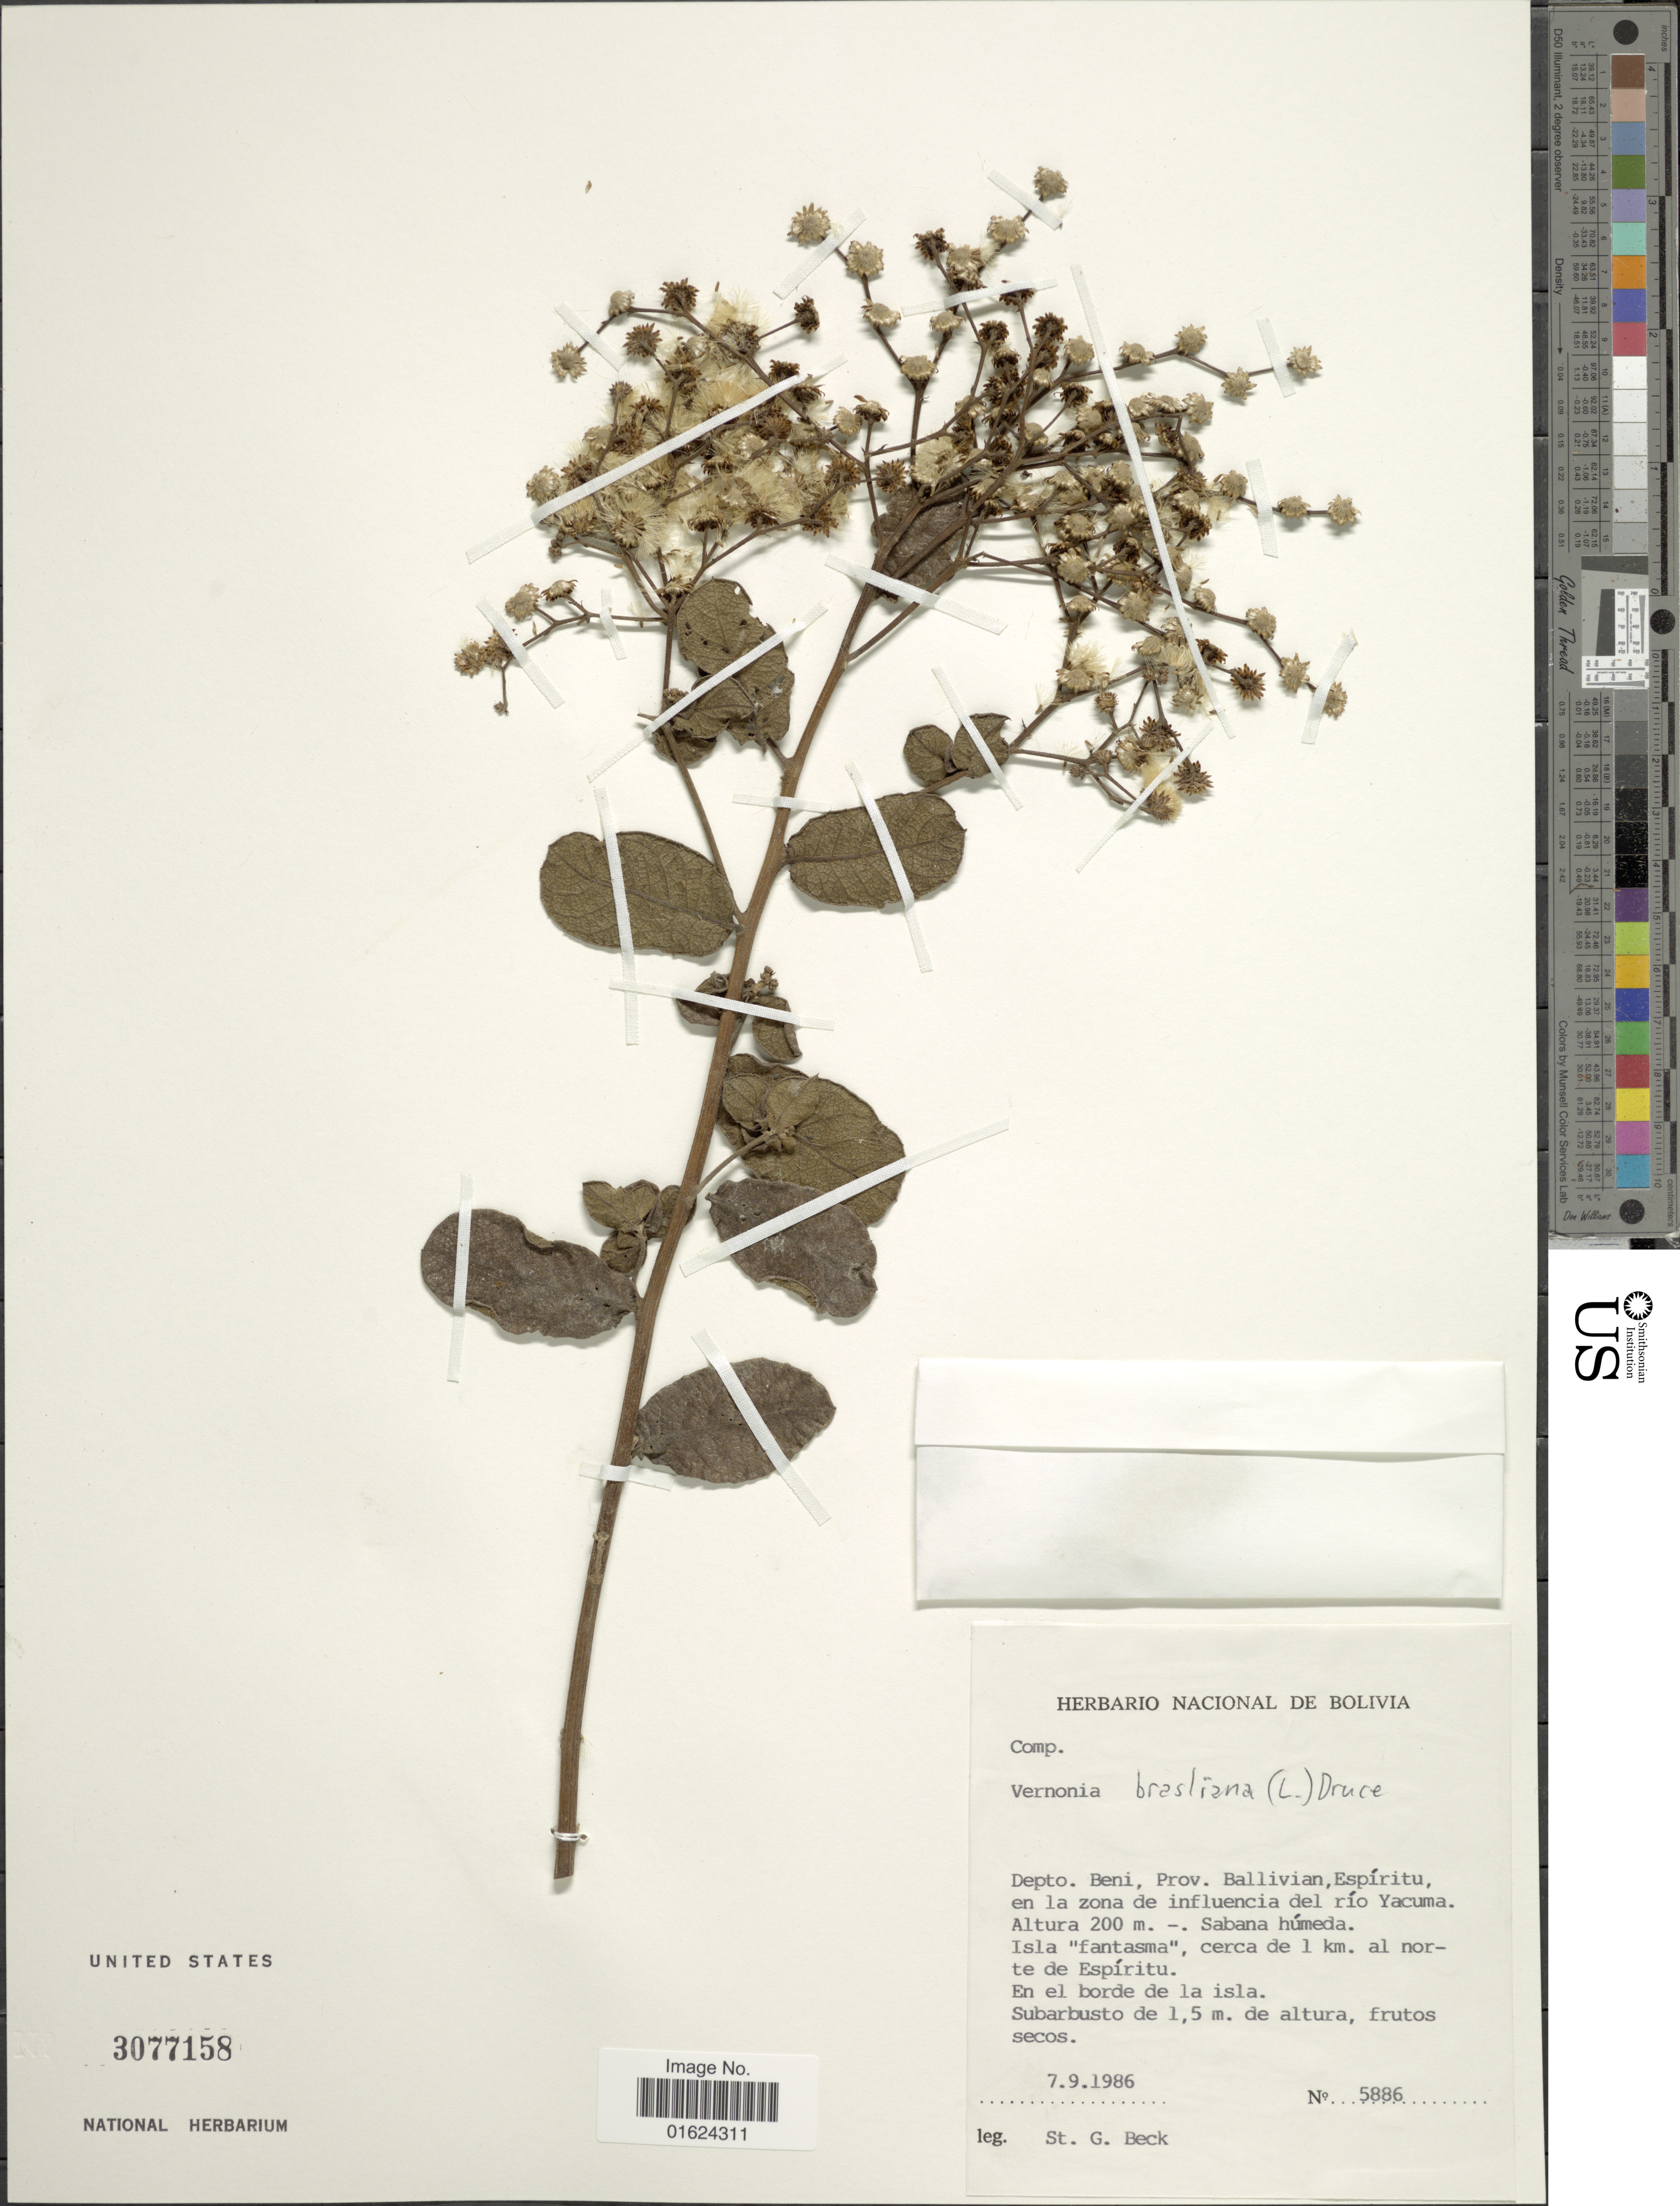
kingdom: Plantae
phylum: Tracheophyta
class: Magnoliopsida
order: Asterales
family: Asteraceae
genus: Vernonia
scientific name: Vernonia brasiliana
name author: (L.) Druce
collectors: S. G. Beck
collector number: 5886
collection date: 1986-09-07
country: Bolivia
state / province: Beni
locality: Depto. Beni, Prov. Ballivian, Espiritu en la zona de influencia del rio Yacuma.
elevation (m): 200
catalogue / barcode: US 3077158